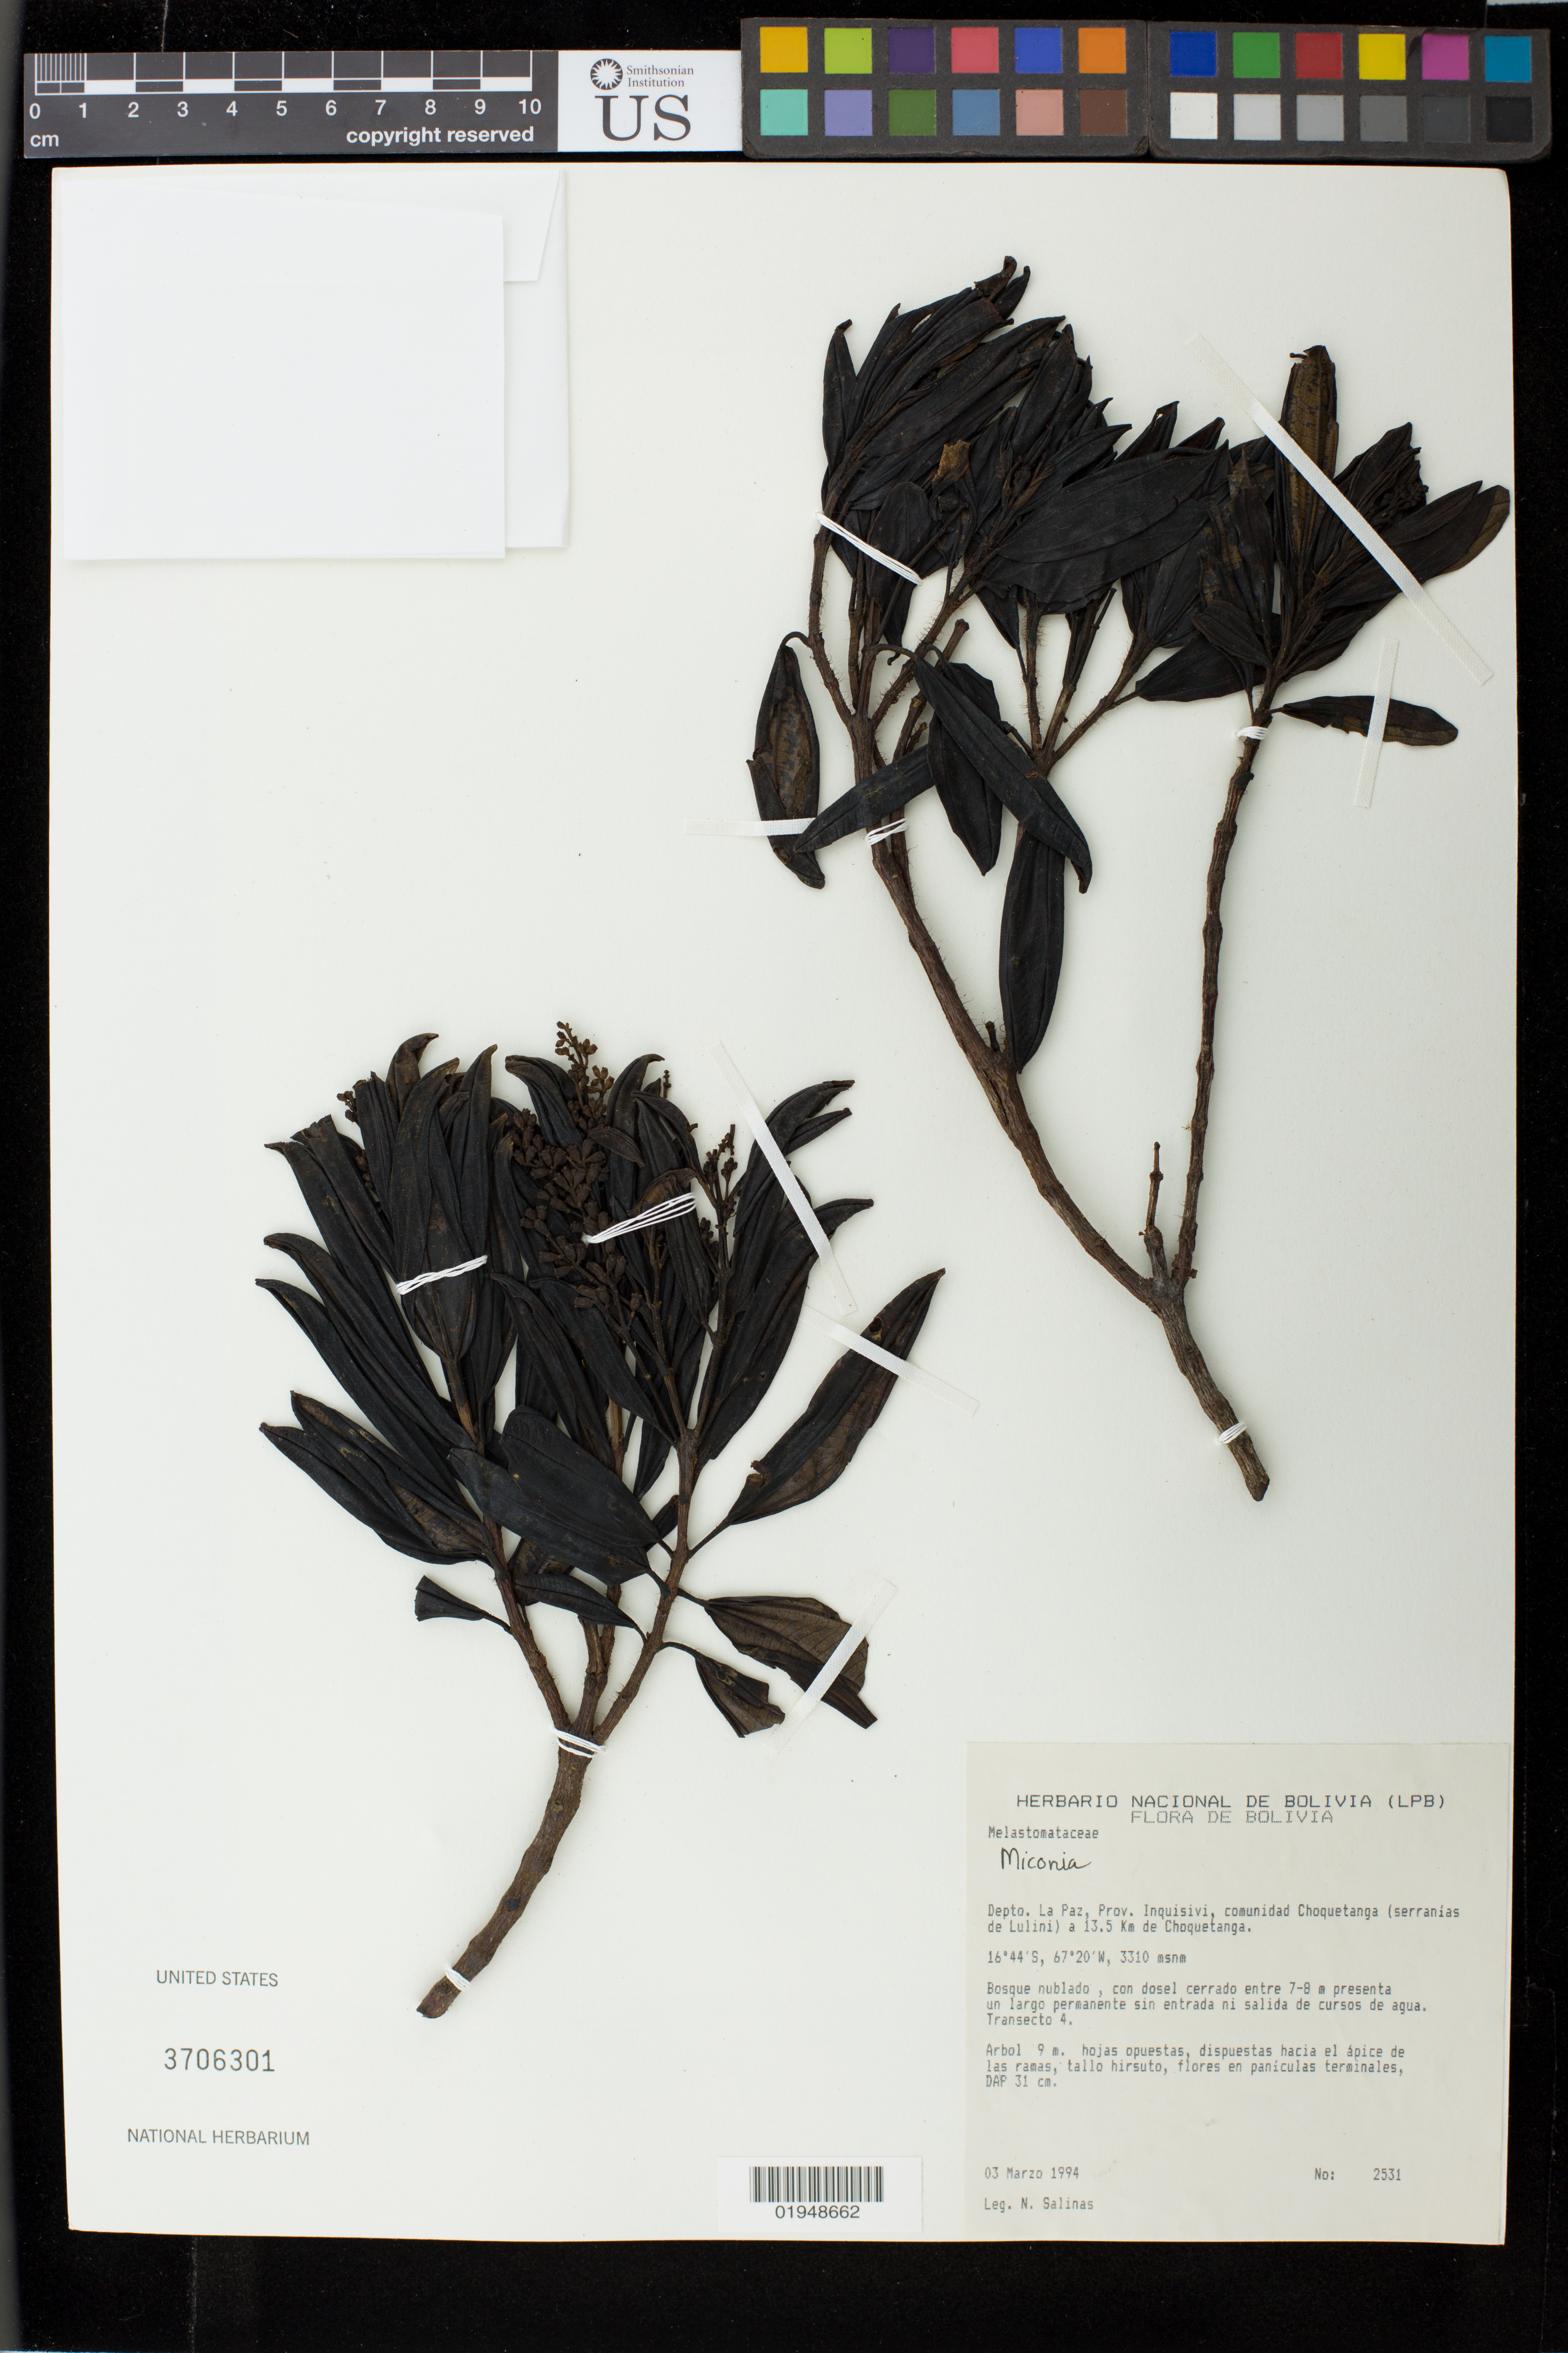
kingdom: Plantae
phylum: Tracheophyta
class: Magnoliopsida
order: Myrtales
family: Melastomataceae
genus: Miconia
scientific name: Miconia sp.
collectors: N. Salinas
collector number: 2531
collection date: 1994-03-03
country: Bolivia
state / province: La Paz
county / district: Inquisivi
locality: Depto. La Paz, Prov. Inquisivi, comunidad Choquetanga (serrinias de Lulini) a 13.5 Km de Choquetanga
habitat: Cloud forest, with closed canopy between 7-8 m presents a permanent long without entry or exit of water courses.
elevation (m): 3310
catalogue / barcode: US 3706301